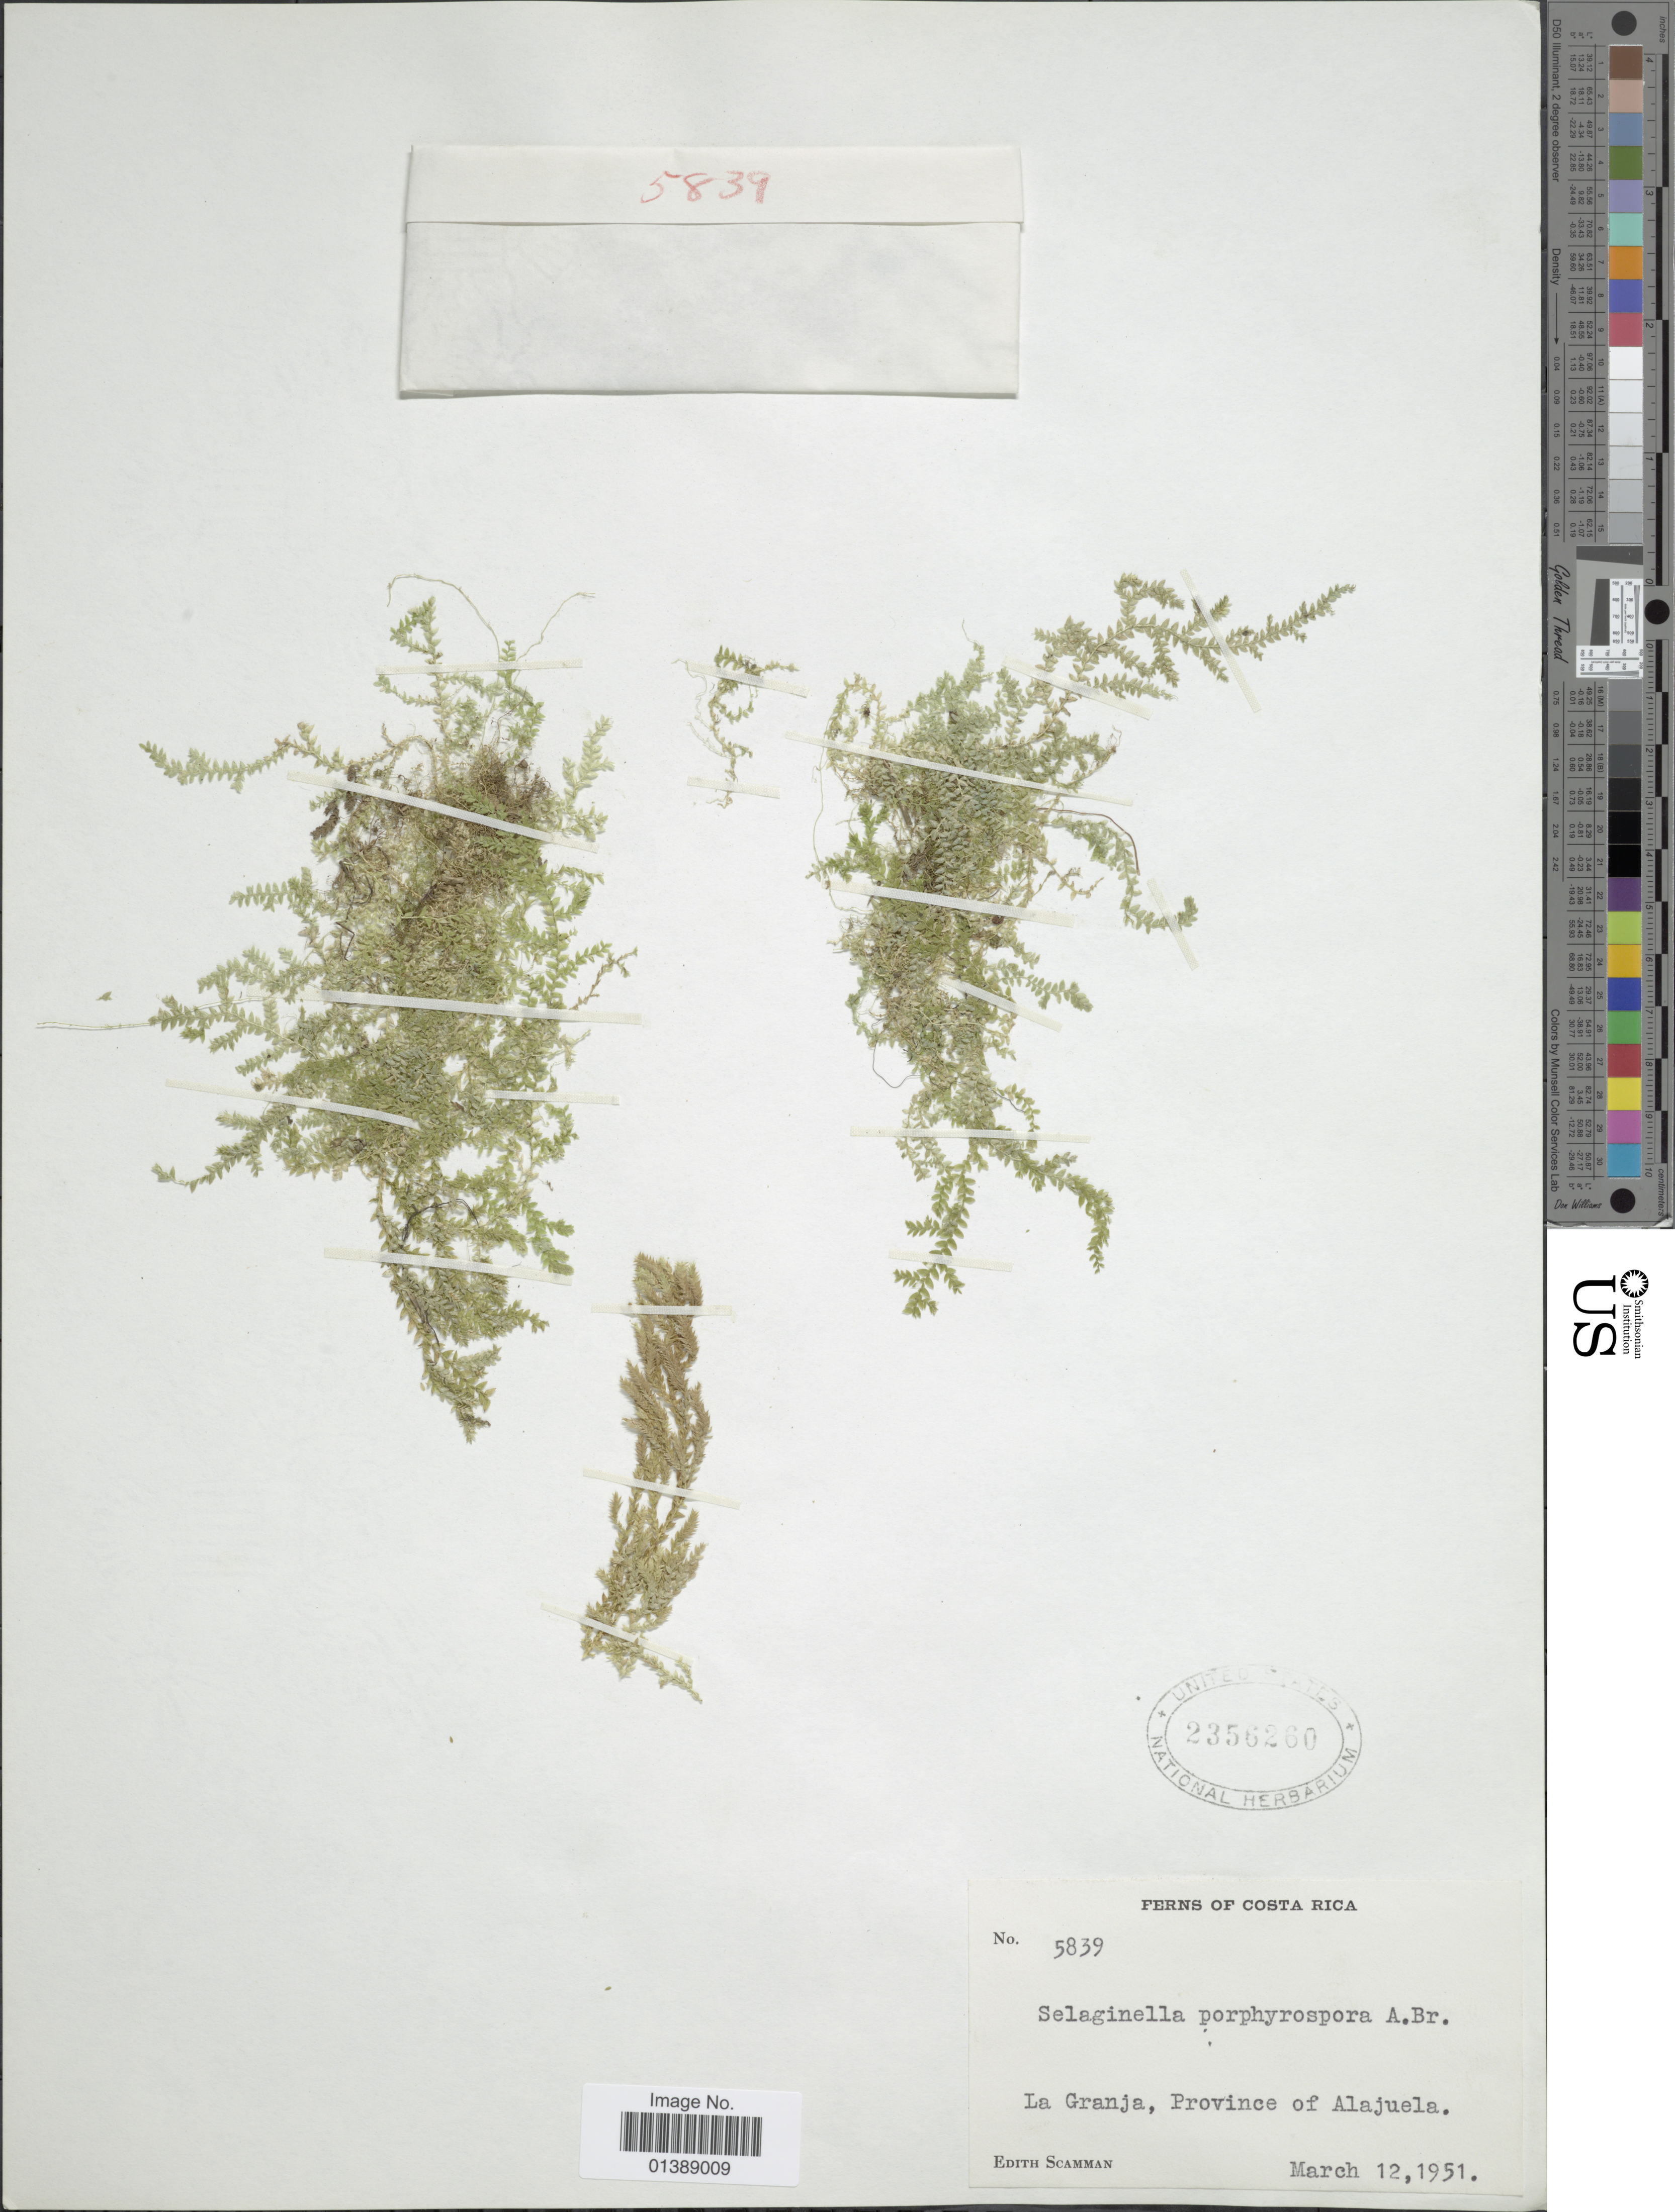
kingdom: Plantae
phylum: Tracheophyta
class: Lycopodiopsida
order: Selaginellales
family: Selaginellaceae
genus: Selaginella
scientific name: Selaginella porphyrospora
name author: A. Braun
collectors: E. Scamman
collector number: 5839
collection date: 1951-03-12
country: Costa Rica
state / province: Alajuela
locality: La Granja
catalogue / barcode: US 2356260